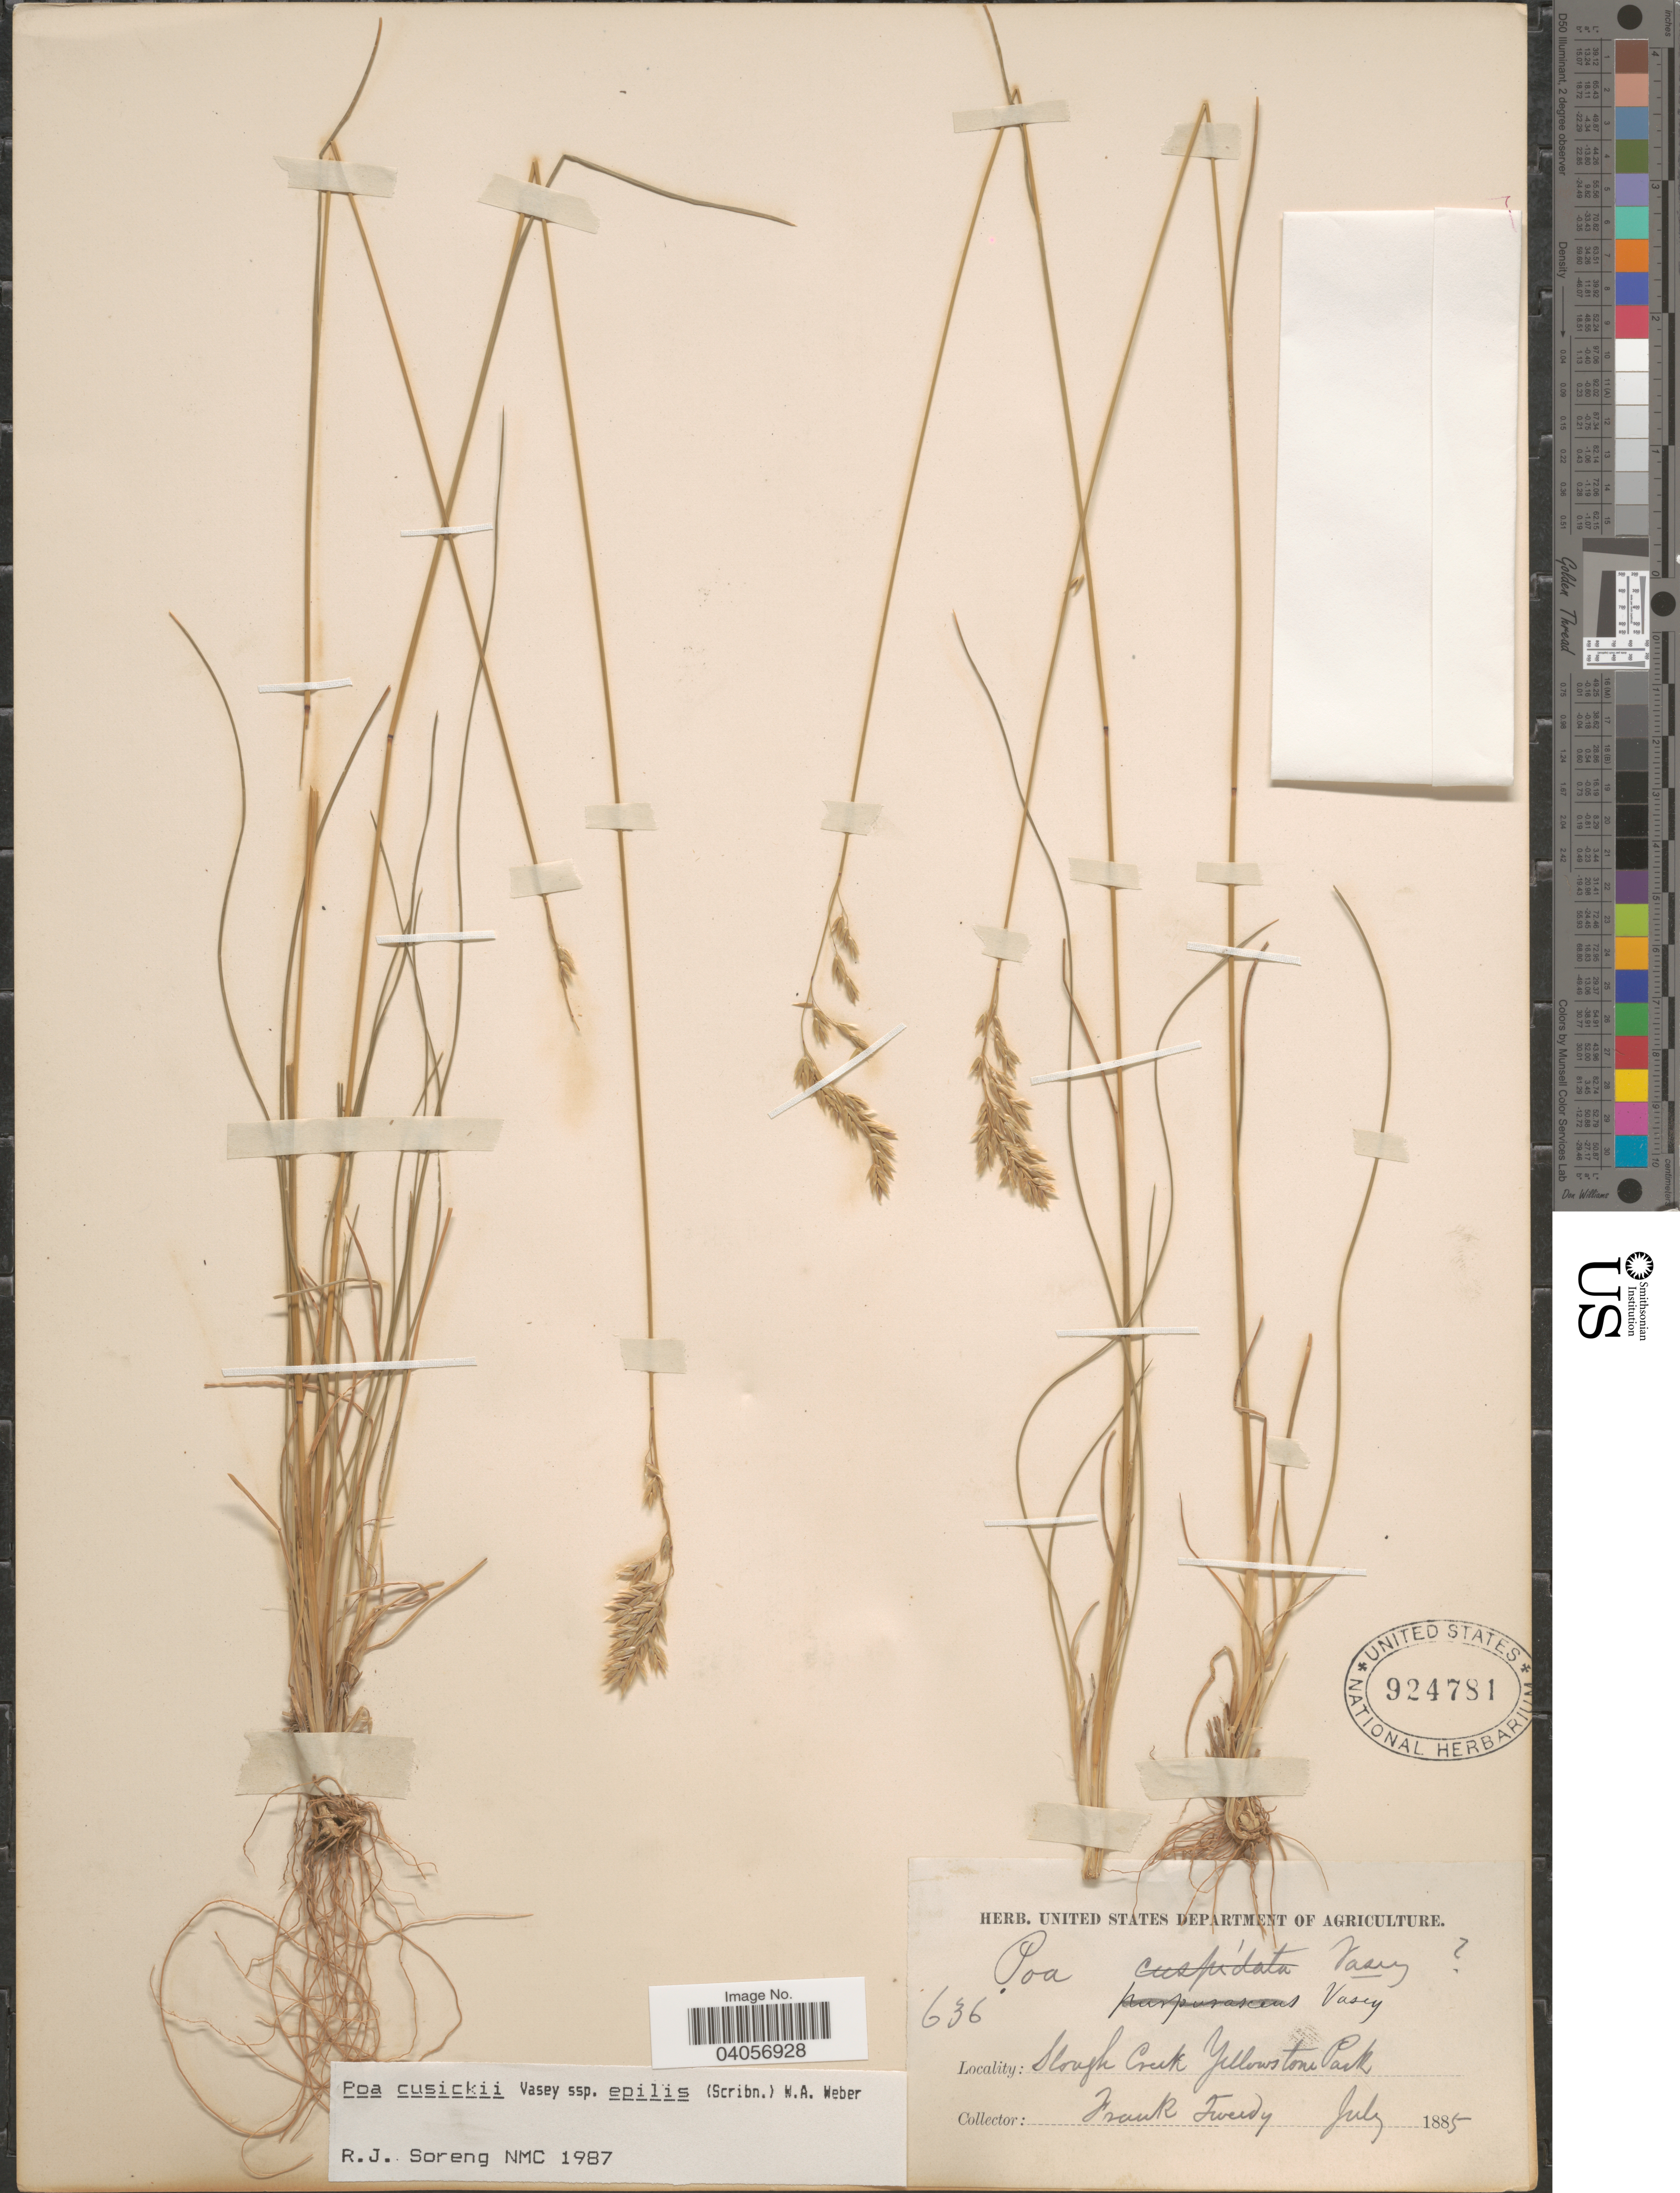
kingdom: Plantae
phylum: Tracheophyta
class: Liliopsida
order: Poales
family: Poaceae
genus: Poa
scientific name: Poa cusickii subsp. epilis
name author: (Scribn.) W.A. Weber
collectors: F. Tweedy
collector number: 636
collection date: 1885-07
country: United States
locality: Slough Creek Yellowstone Park.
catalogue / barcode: US 924781